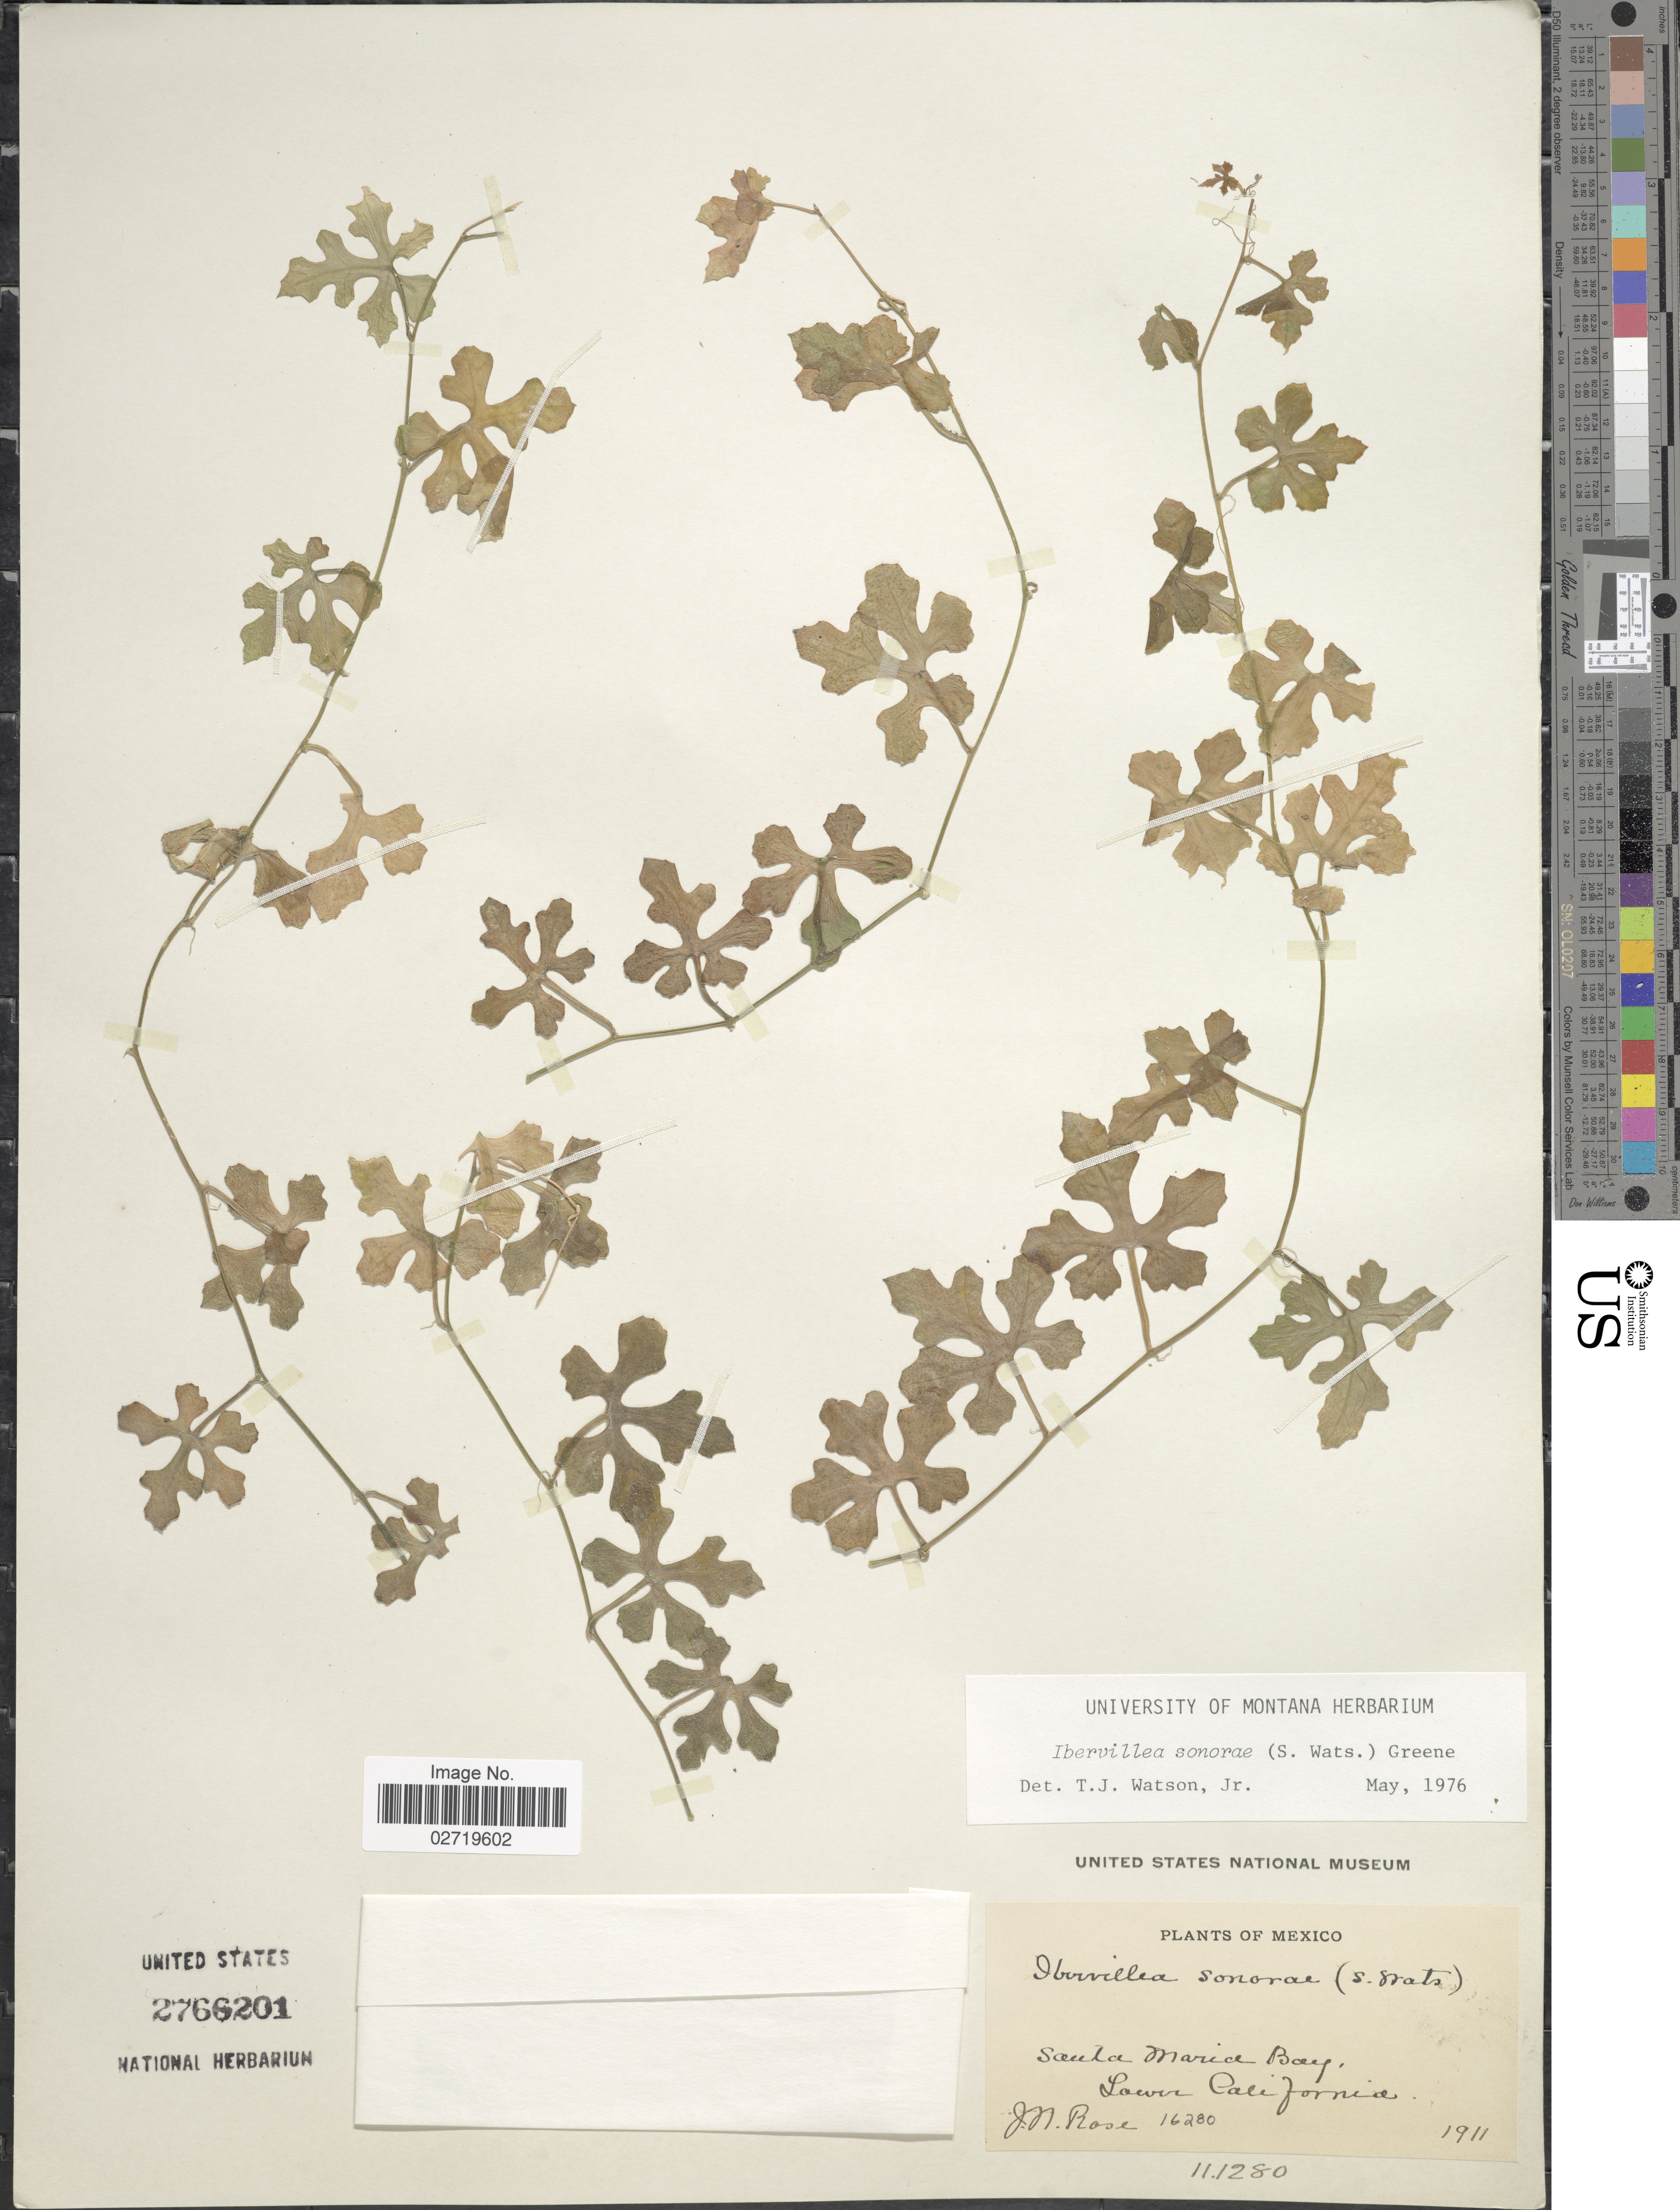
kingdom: Plantae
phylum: Tracheophyta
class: Magnoliopsida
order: Cucurbitales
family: Cucurbitaceae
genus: Ibervillea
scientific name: Ibervillea sonorae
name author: (S. Watson) Greene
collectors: J. N. Rose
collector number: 16280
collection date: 1911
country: Mexico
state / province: Baja California Norte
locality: Santa Maria Bay, Lower California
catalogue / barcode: US 2766201